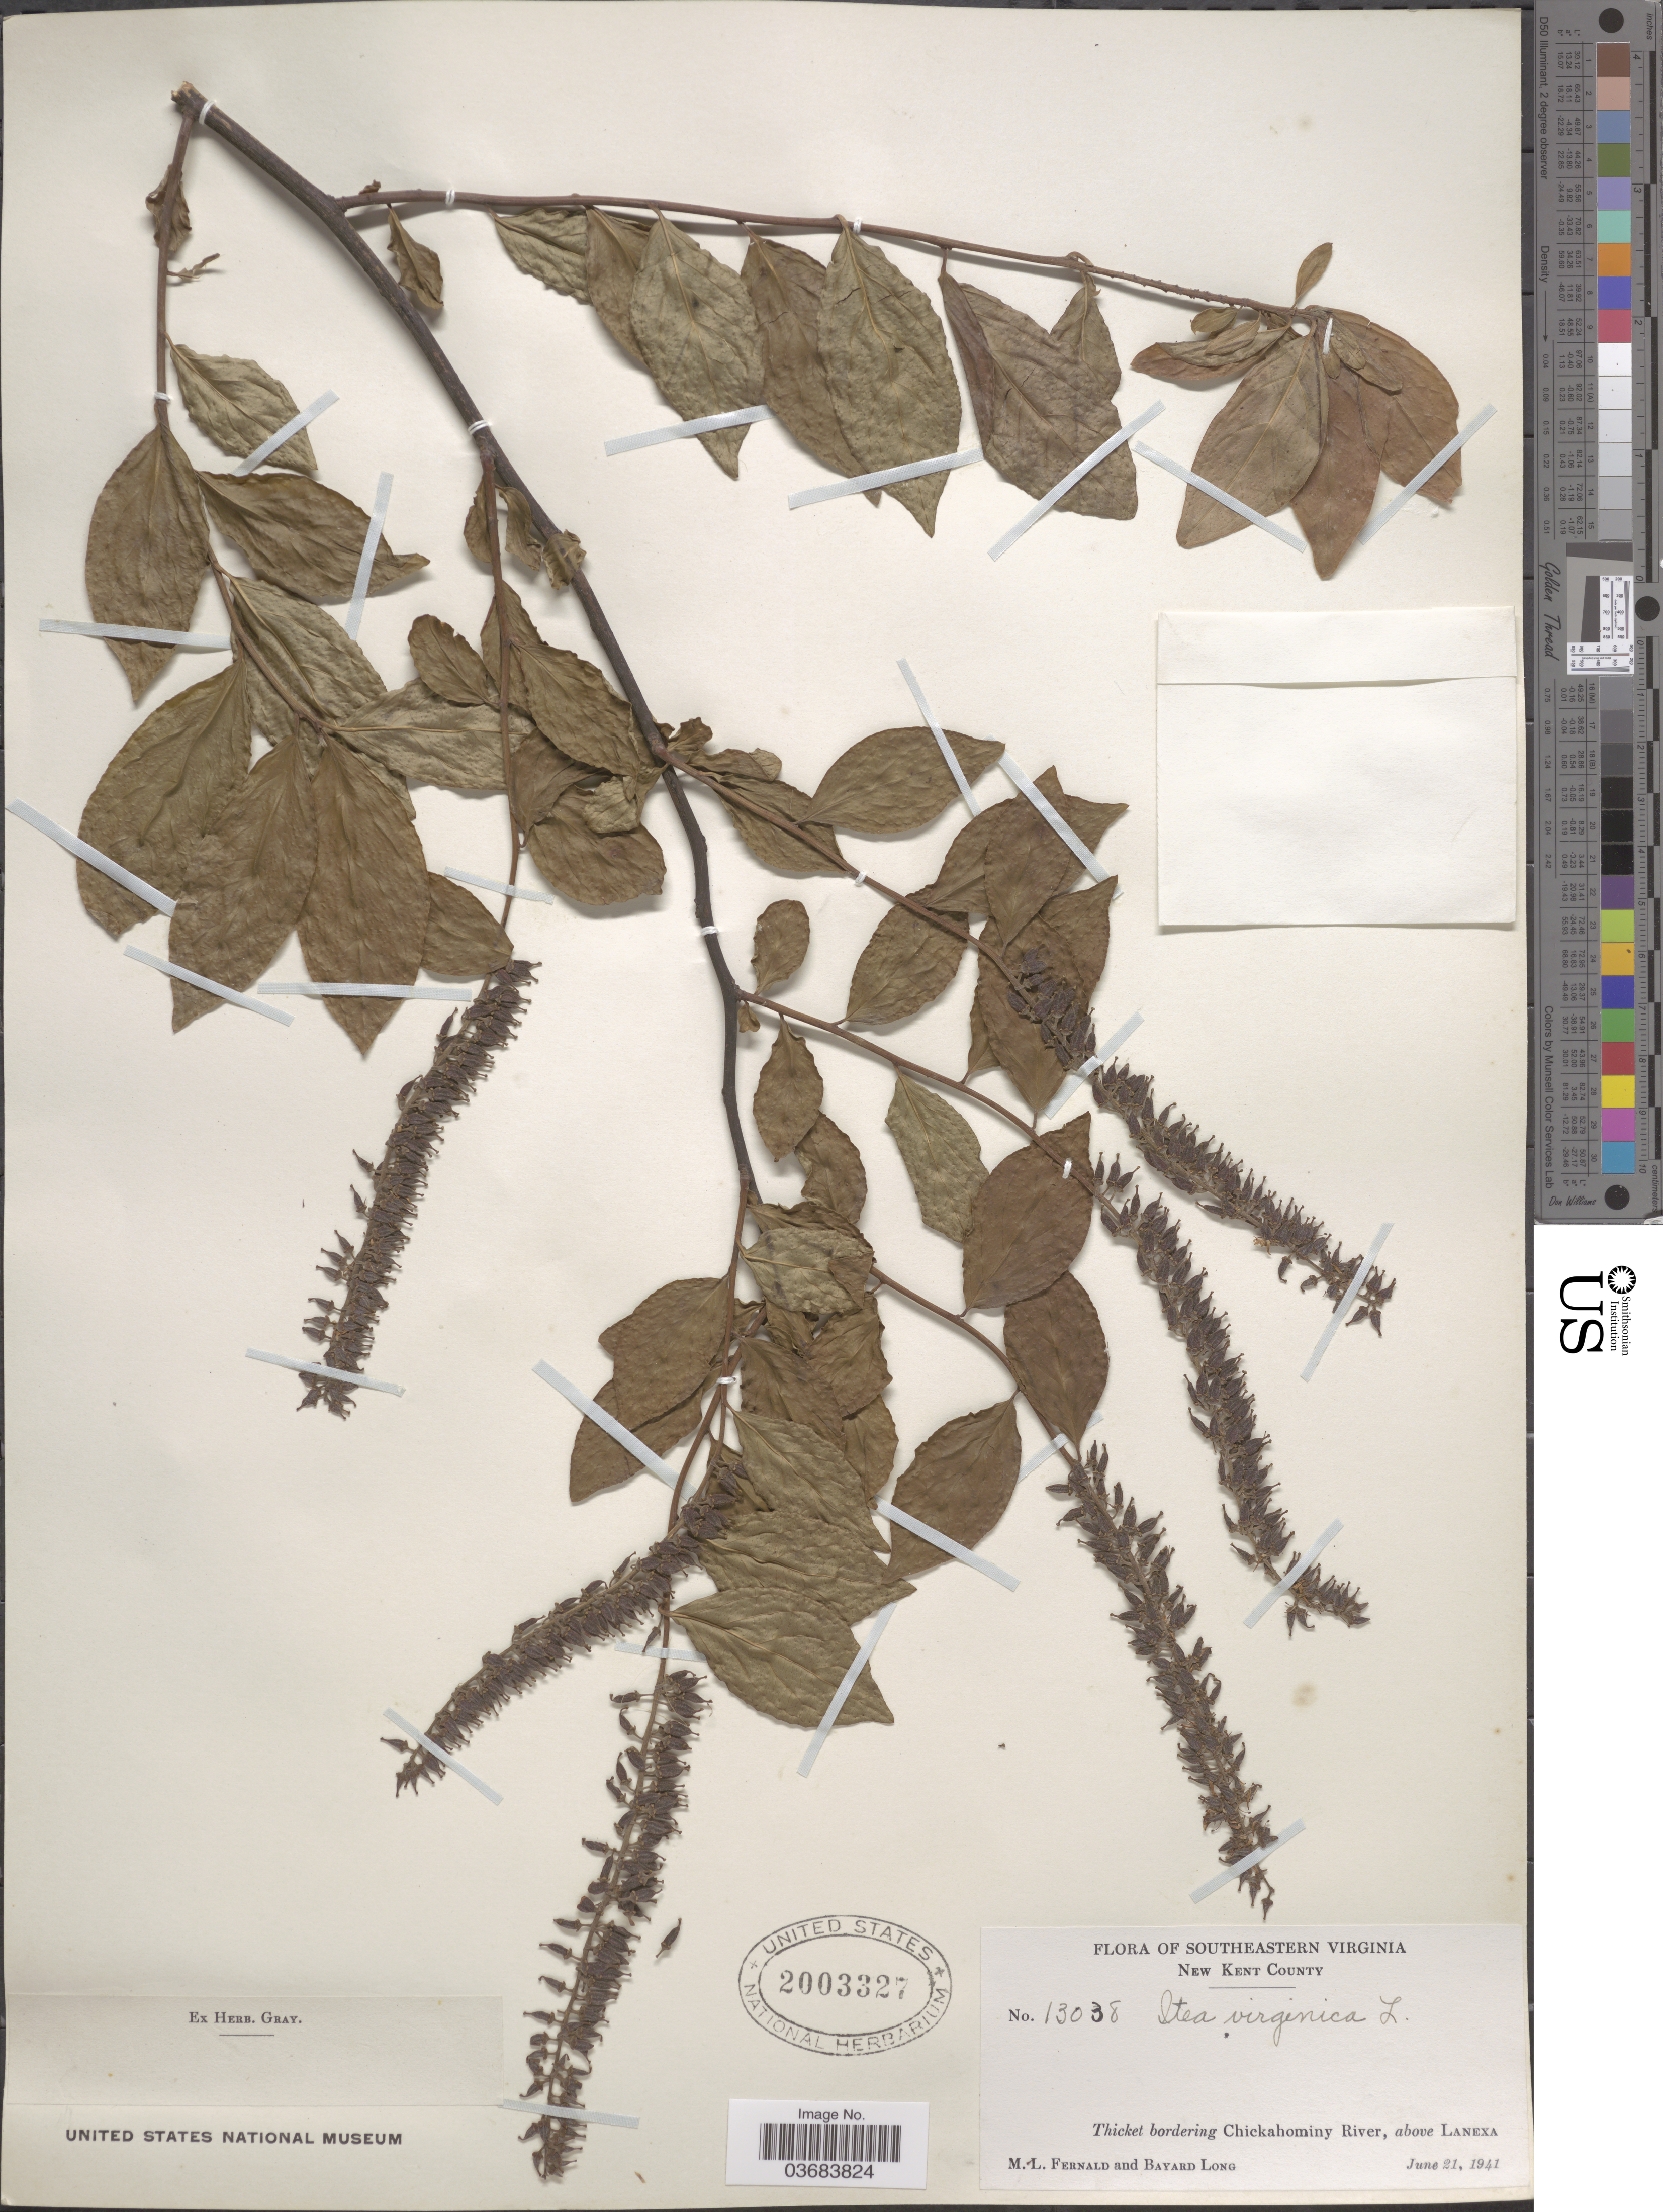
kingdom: Plantae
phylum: Tracheophyta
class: Magnoliopsida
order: Saxifragales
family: Iteaceae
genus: Itea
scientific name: Itea virginica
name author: L.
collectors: M. L. Fernald & B. Long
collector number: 13038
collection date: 1941-06-21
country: United States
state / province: Virginia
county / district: New Kent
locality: Southeastern Virginia. New Kent County. Thicket bordering Chickahominy River, above Lanexa.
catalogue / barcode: US 2003327